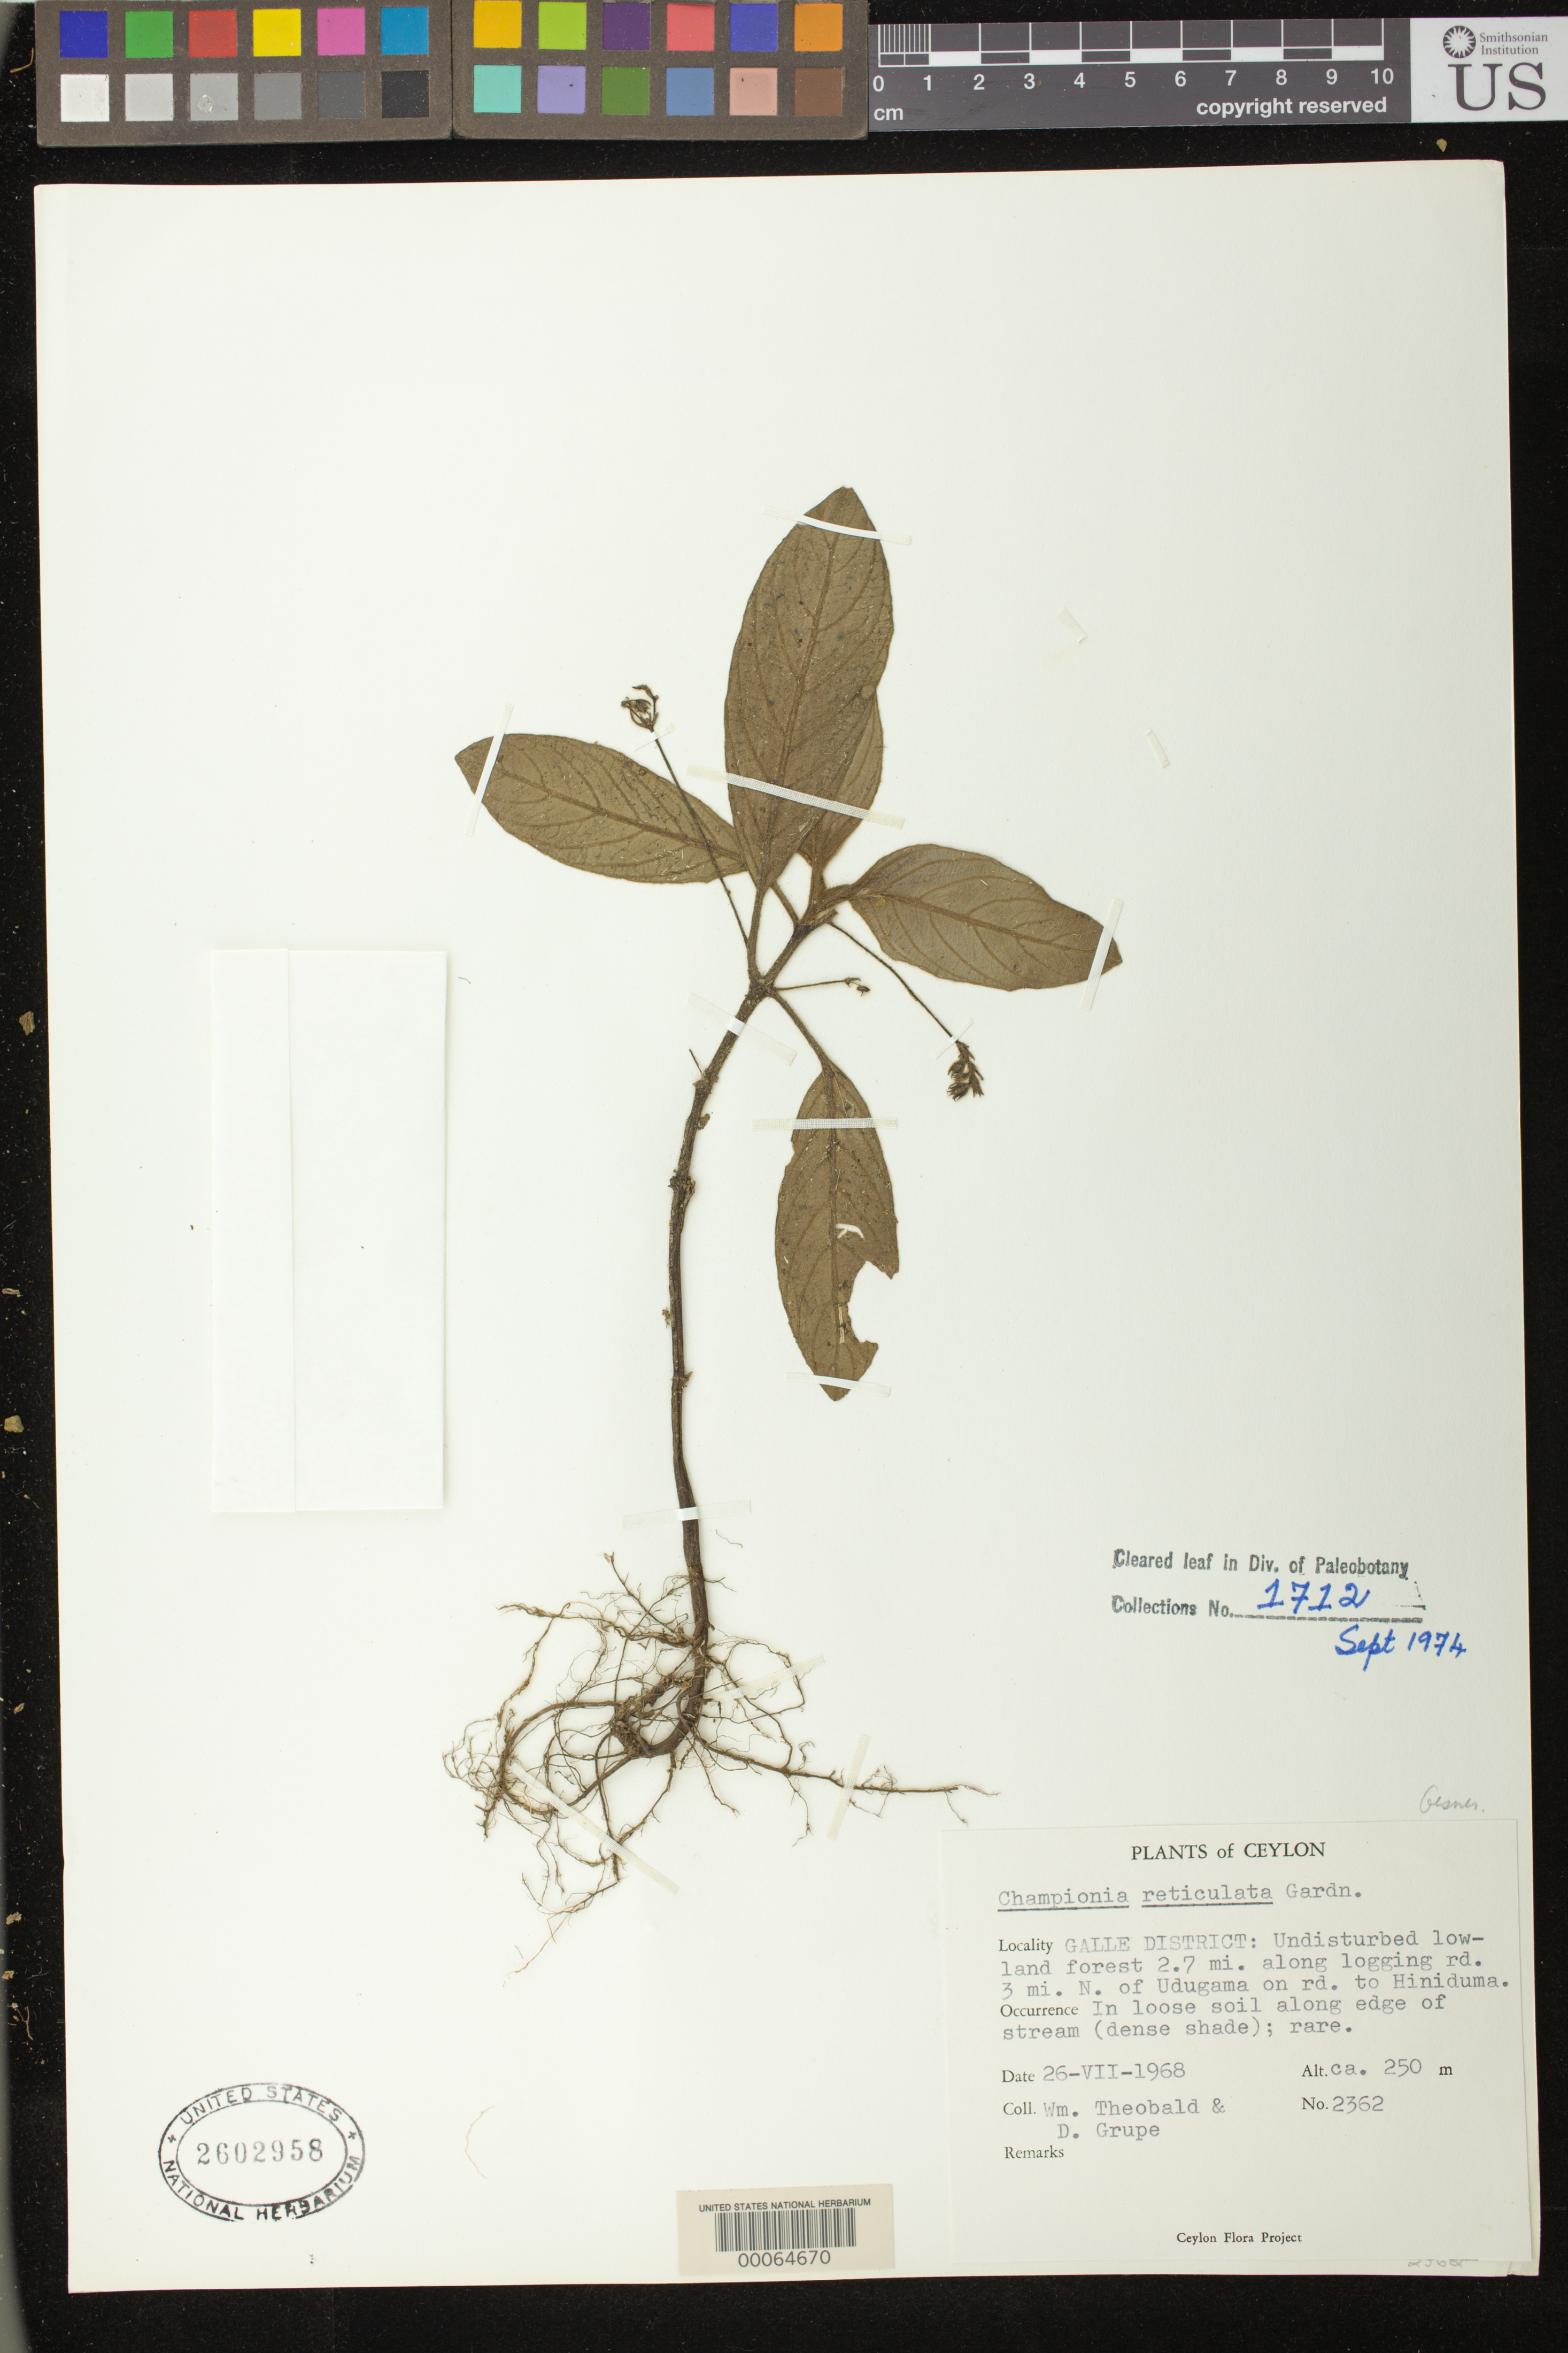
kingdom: Plantae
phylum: Tracheophyta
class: Magnoliopsida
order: Lamiales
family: Gesneriaceae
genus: Championia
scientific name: Championia reticulata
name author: Gardner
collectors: W. Theobald & D. Grupe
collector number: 2362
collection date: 1968-07-26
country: Sri Lanka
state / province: Southern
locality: Galle District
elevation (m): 250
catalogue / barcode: US 2602958